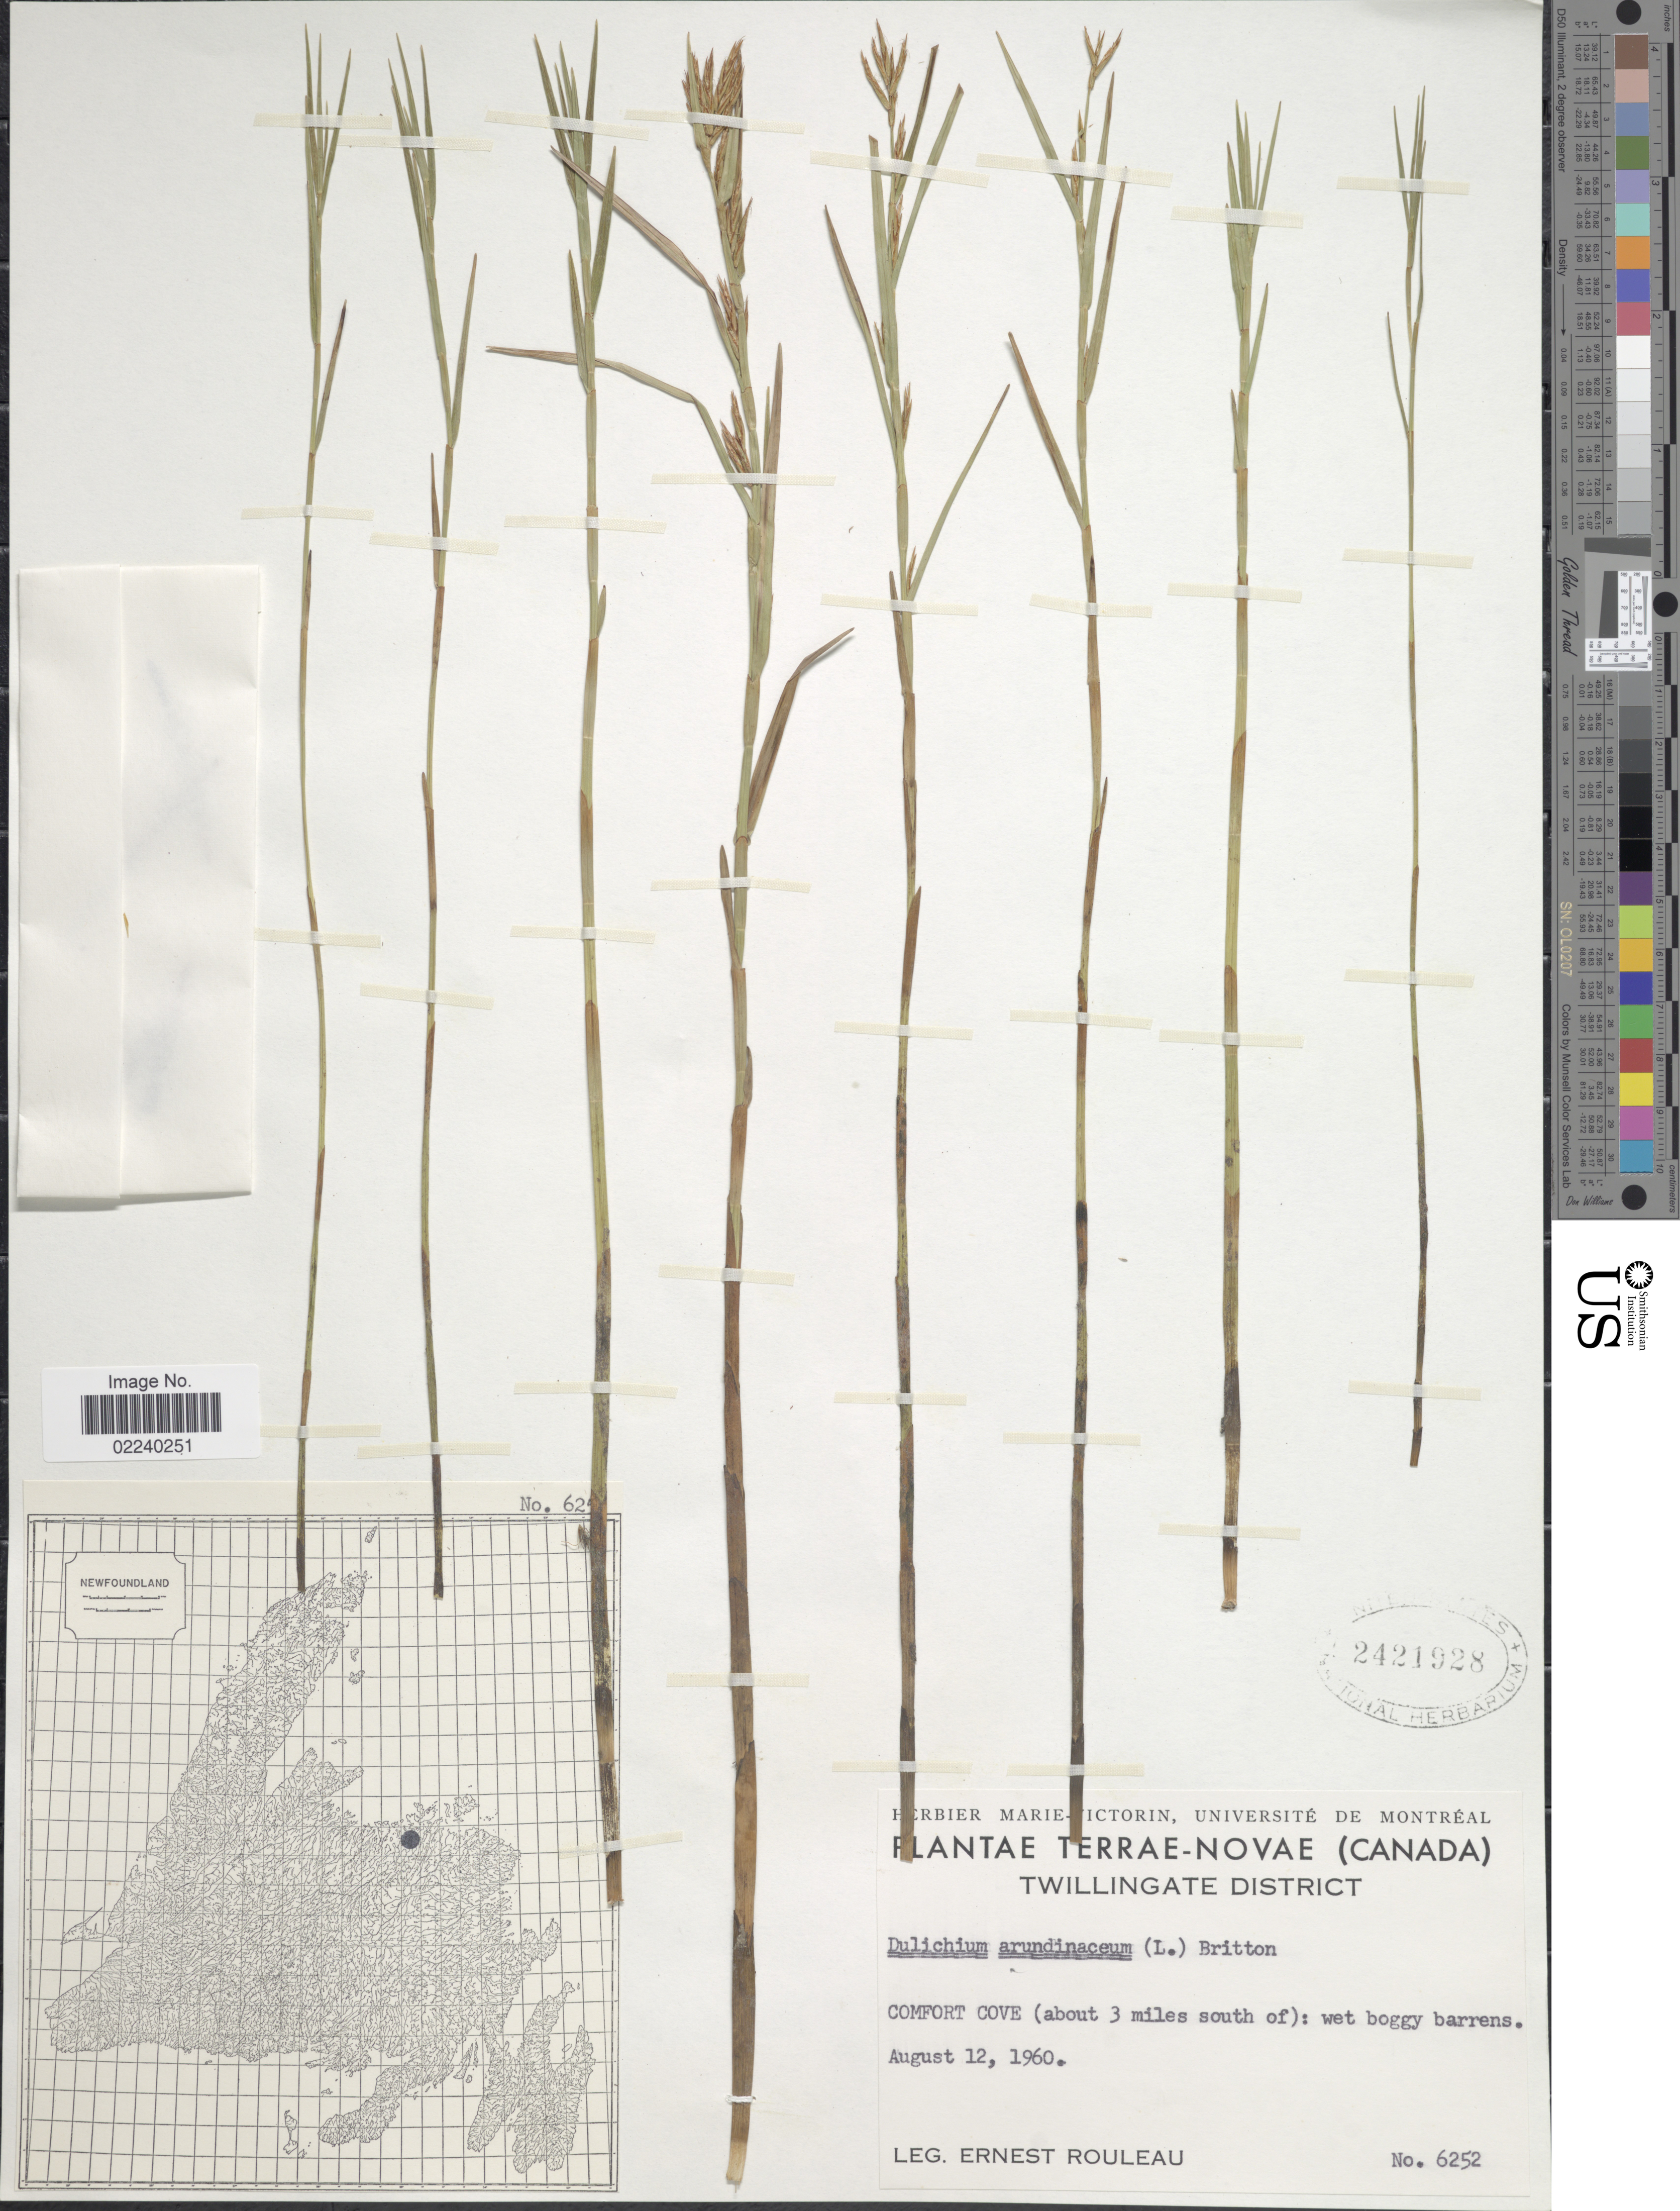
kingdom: Plantae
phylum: Tracheophyta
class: Liliopsida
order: Poales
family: Cyperaceae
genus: Dulichium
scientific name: Dulichium arundinaceum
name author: (L.) Britton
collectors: J. Rouleau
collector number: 6252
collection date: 1960-08-12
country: Canada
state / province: Newfoundland and Labrador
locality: Terrae-Novae, Twillingate District, Comfort Cove (about 3 miles south of)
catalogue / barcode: US 2421928